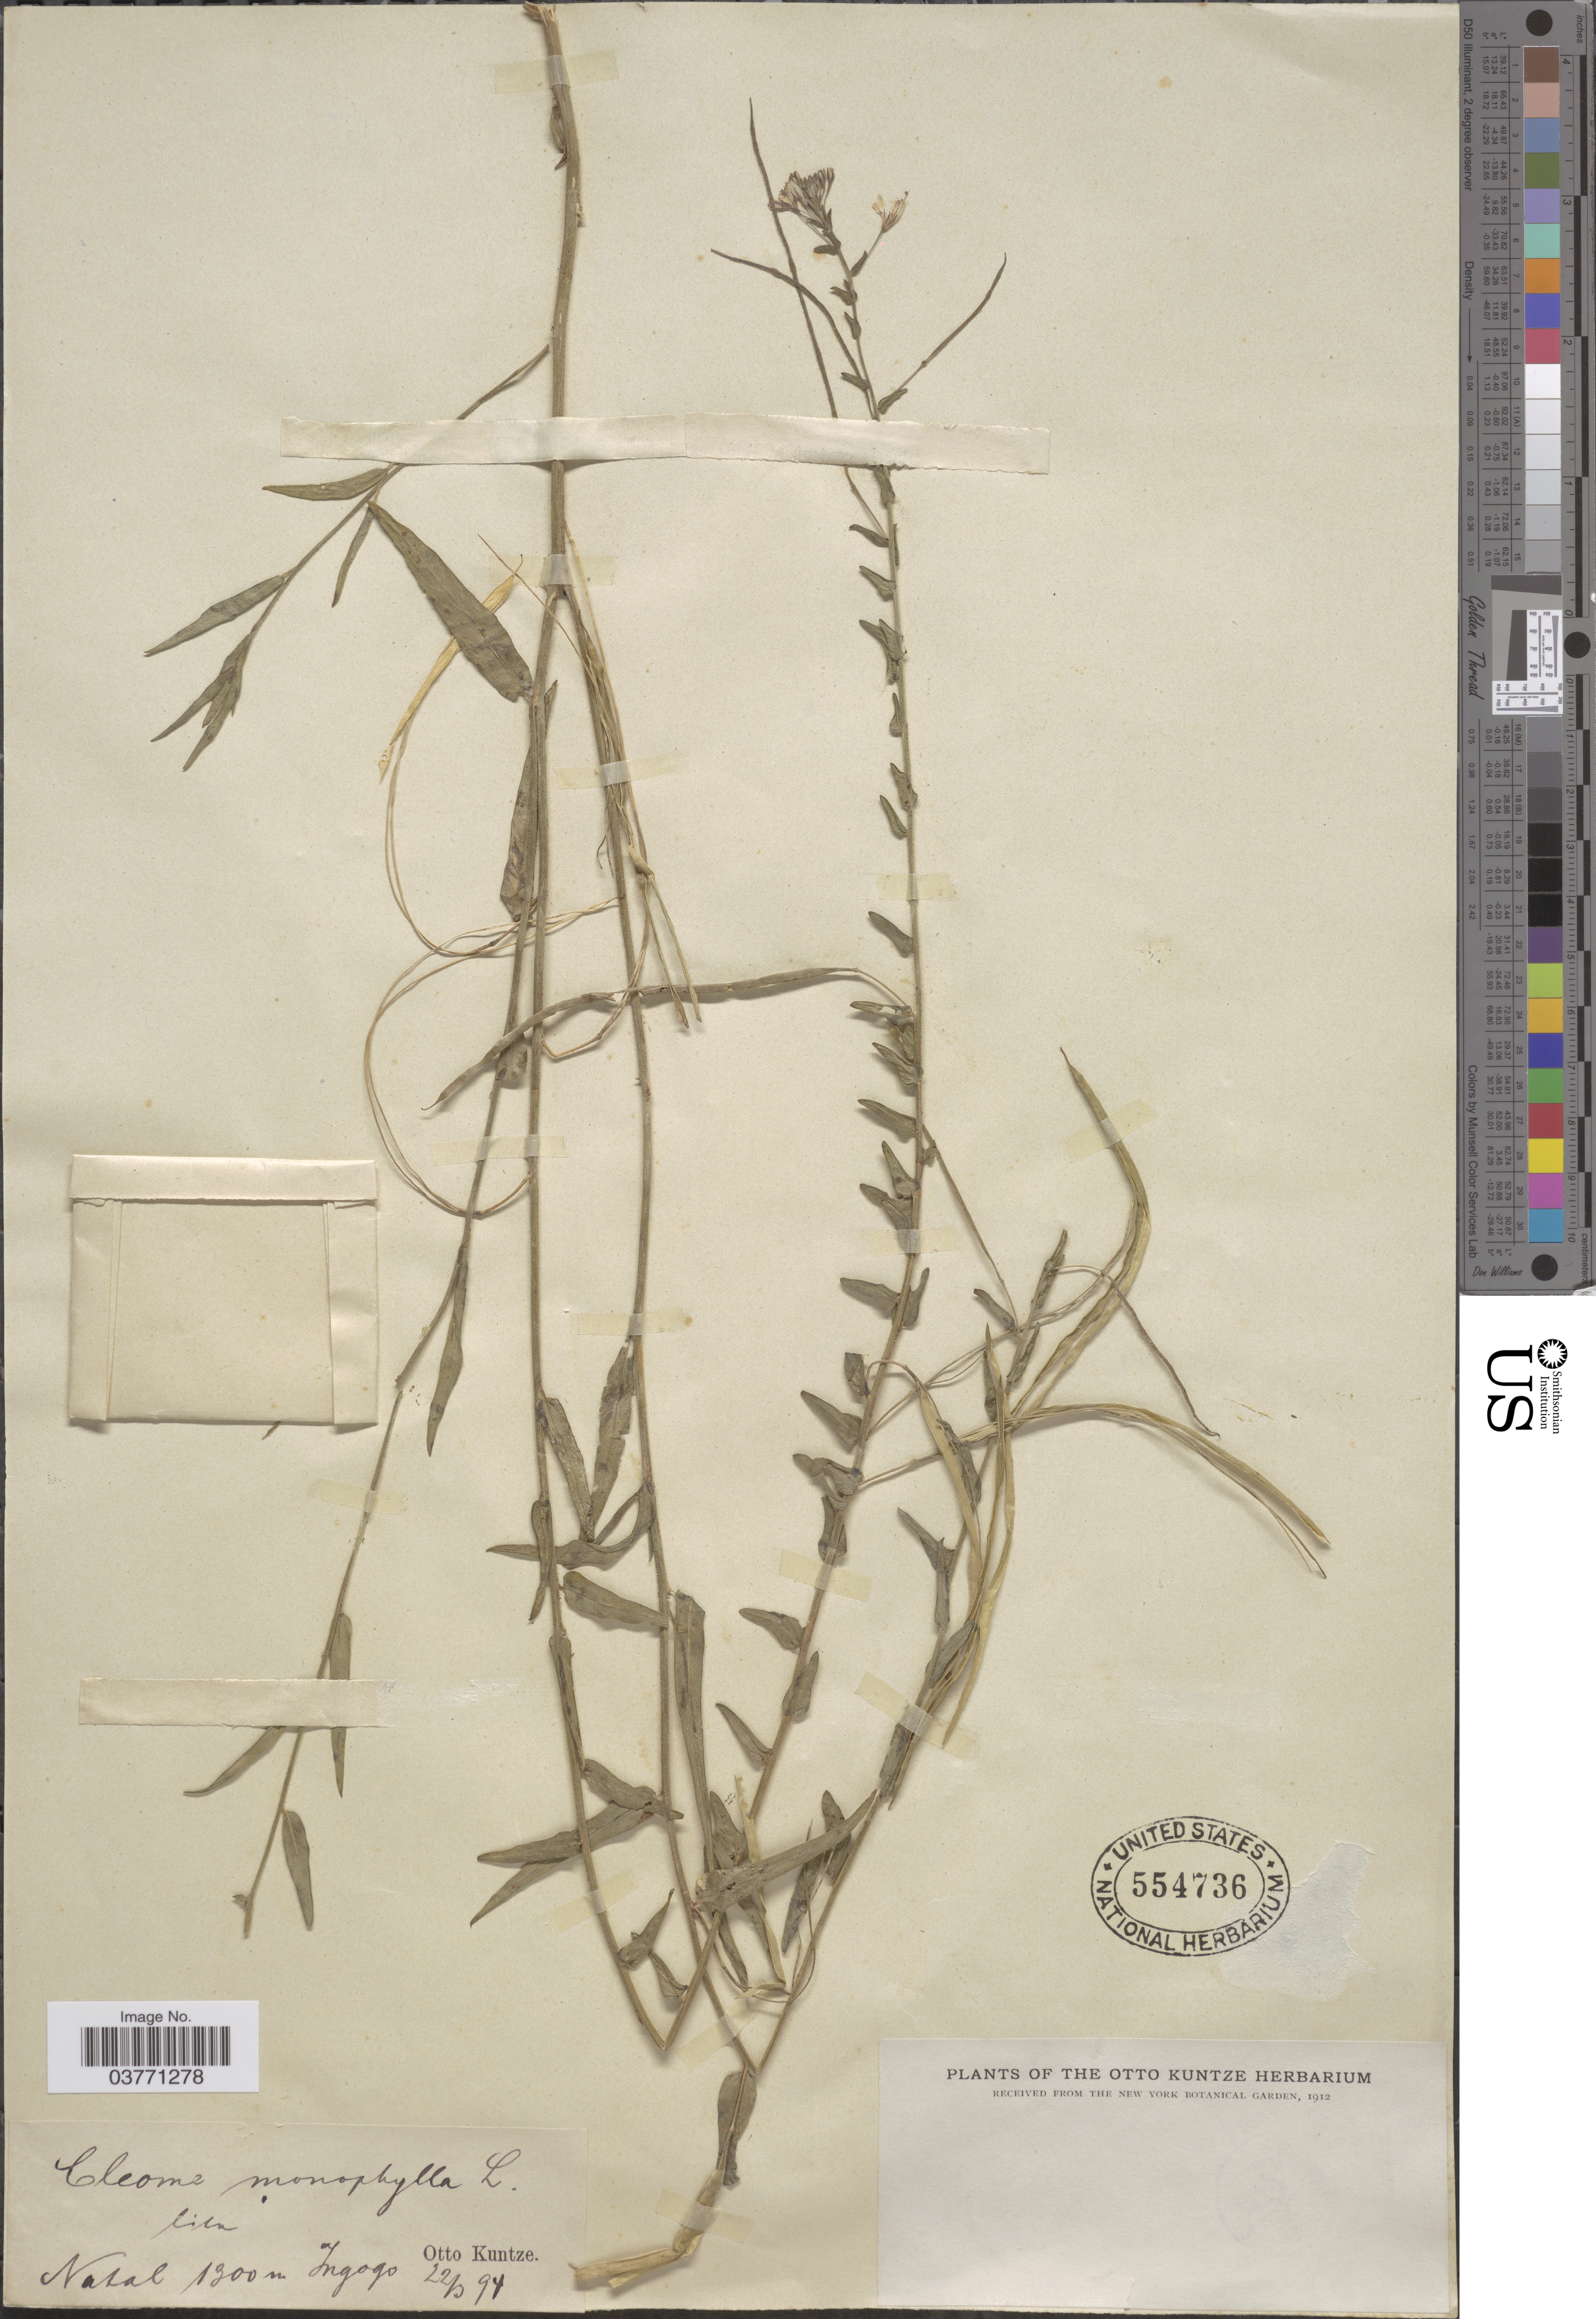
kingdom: Plantae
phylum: Tracheophyta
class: Magnoliopsida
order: Brassicales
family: Cleomaceae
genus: Sieruela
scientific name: Sieruela monophylla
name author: (L.) Roalson & J.C. Hall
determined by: Strong, M. T., (US), Smithsonian Institution - National Museum of Natural History (UNITED STATES)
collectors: C.E.O. Kuntze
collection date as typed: Transcribed d/m/y: 22/3/94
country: South Africa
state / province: KwaZulu-Natal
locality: Natal. Ingogo.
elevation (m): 1300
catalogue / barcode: US 554736